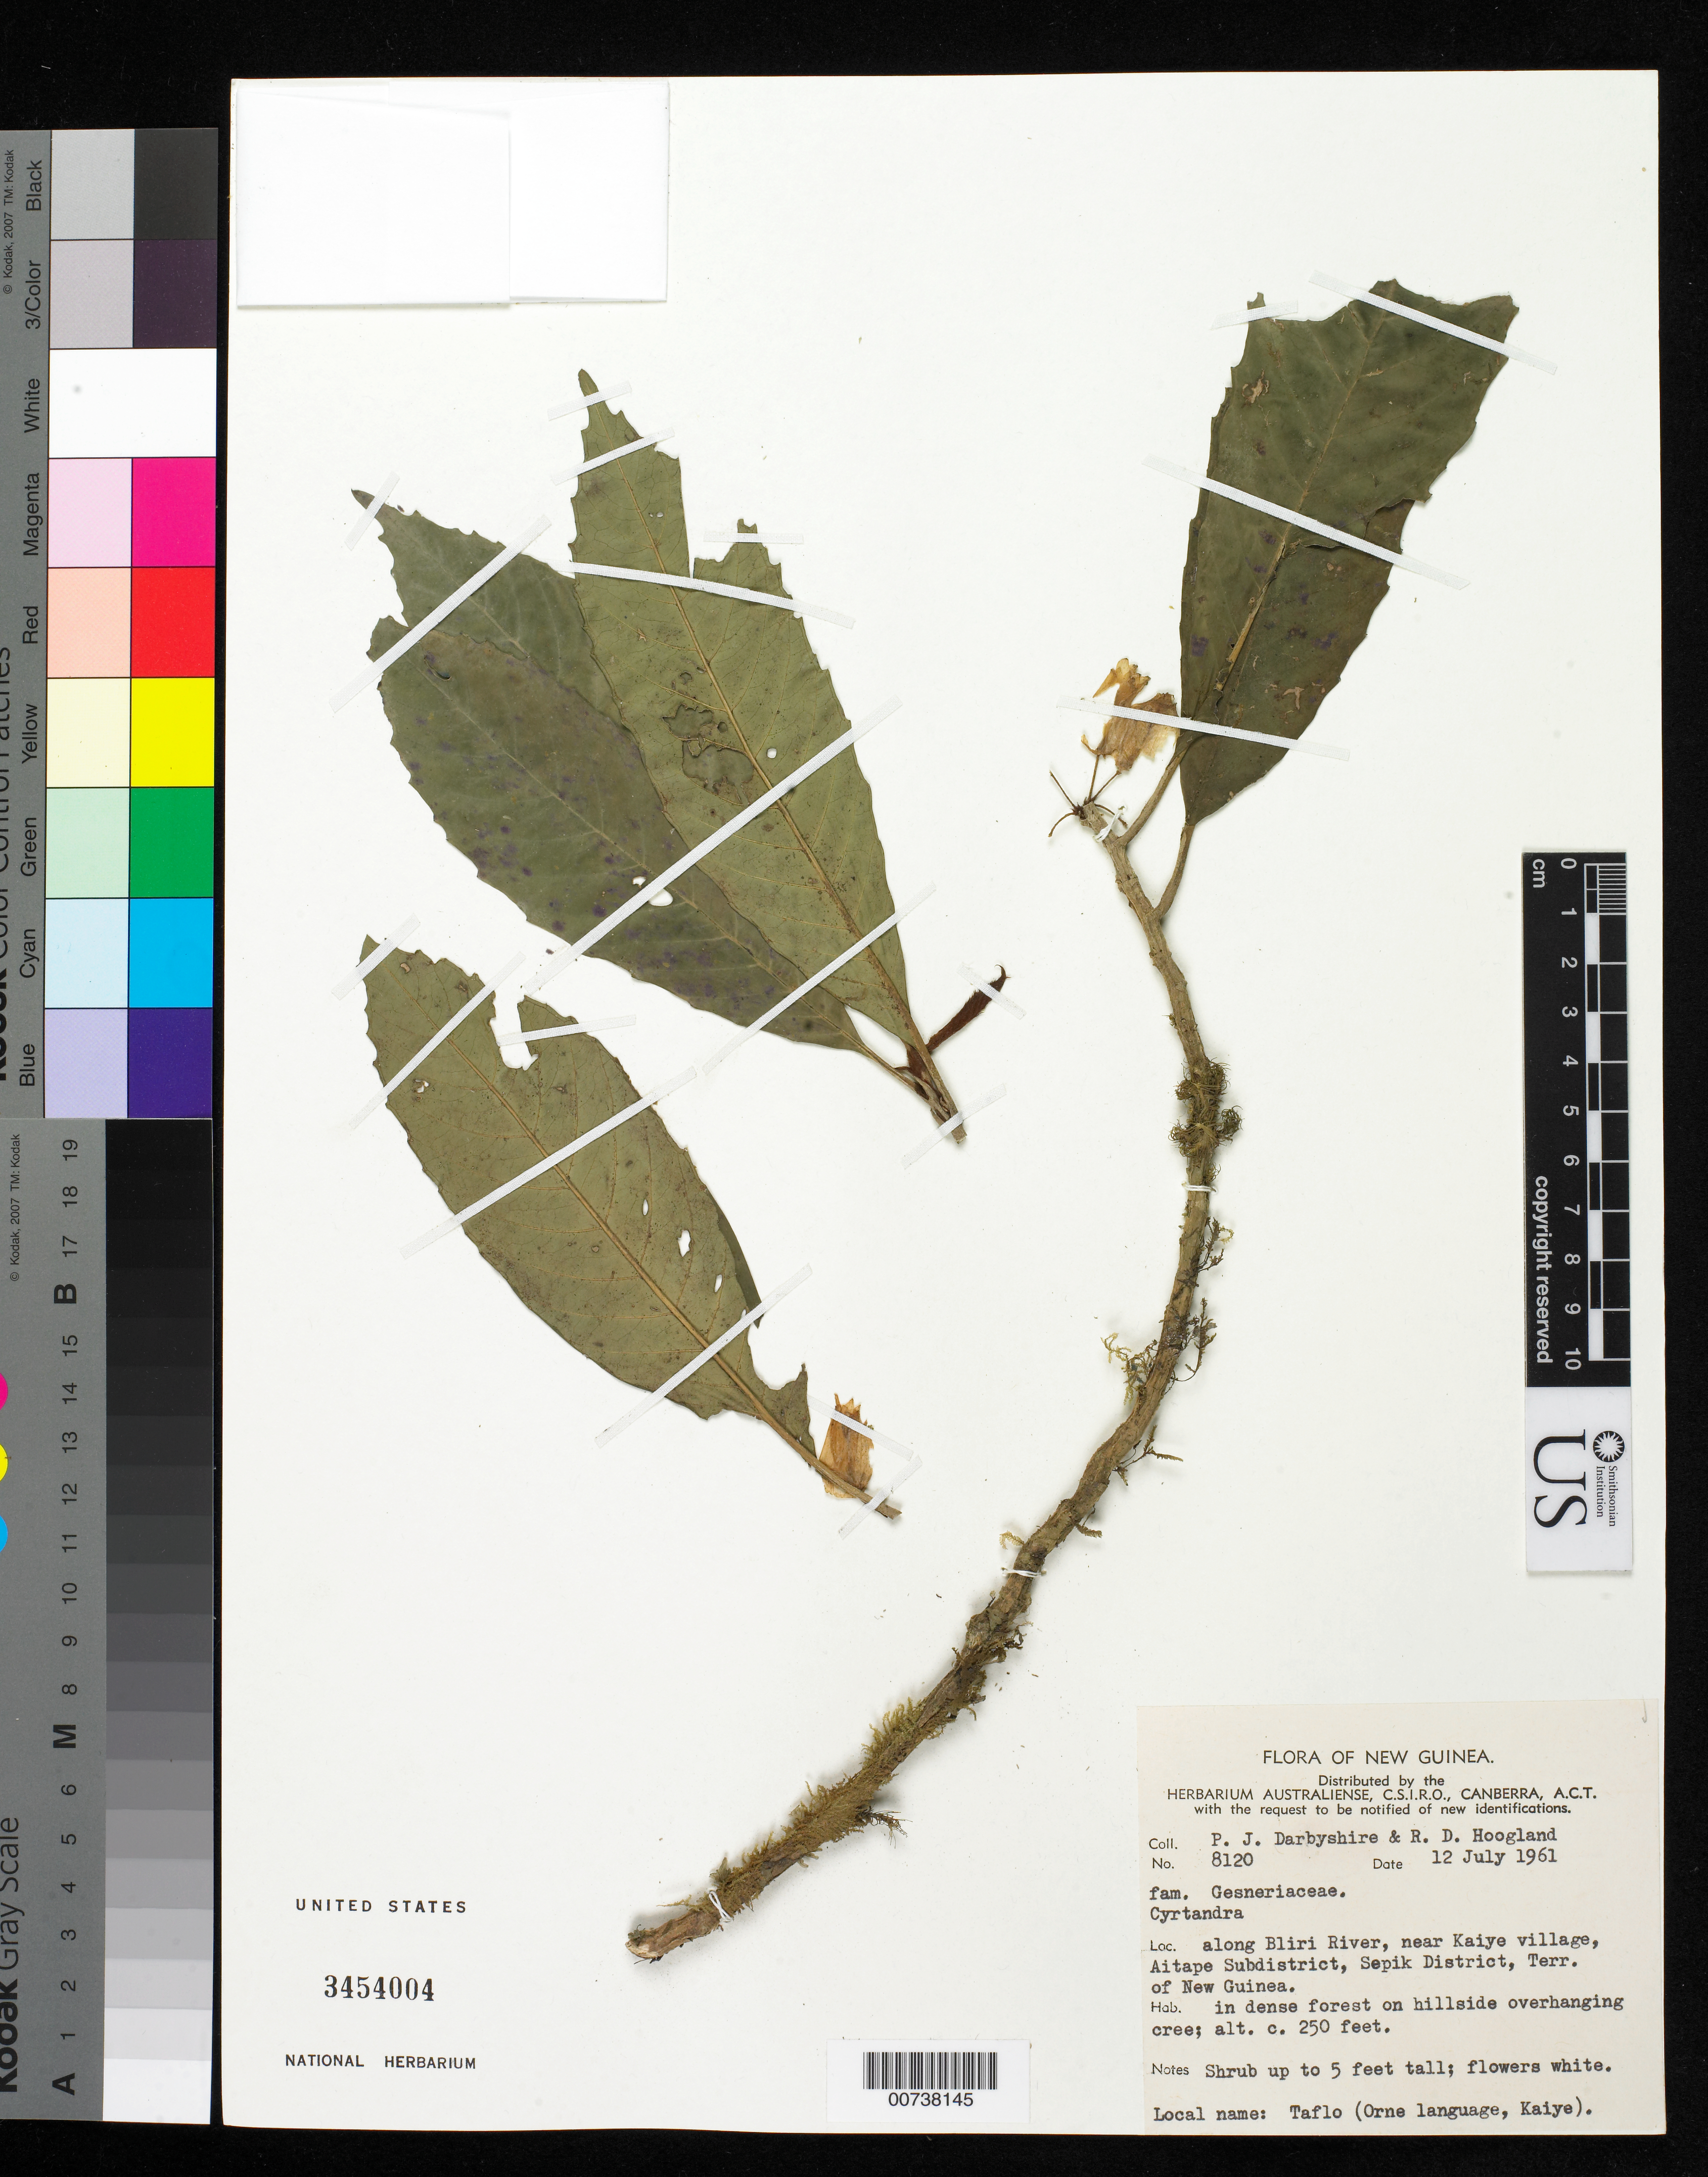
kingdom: Plantae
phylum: Tracheophyta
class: Magnoliopsida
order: Lamiales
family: Gesneriaceae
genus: Cyrtandra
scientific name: Cyrtandra sp.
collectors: P. Darbyshire & R. D. Hoogland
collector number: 8120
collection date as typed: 12 Jul 1961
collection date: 1961-07-12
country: Papua New Guinea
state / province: Sepik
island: New Guinea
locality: Along Bliri River, near Kaiye village, Aitape Subdistrict, Sepik District, Terr. of New Guinea.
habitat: IN dense forest on hillside overhanging cree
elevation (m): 76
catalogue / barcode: US 3454004